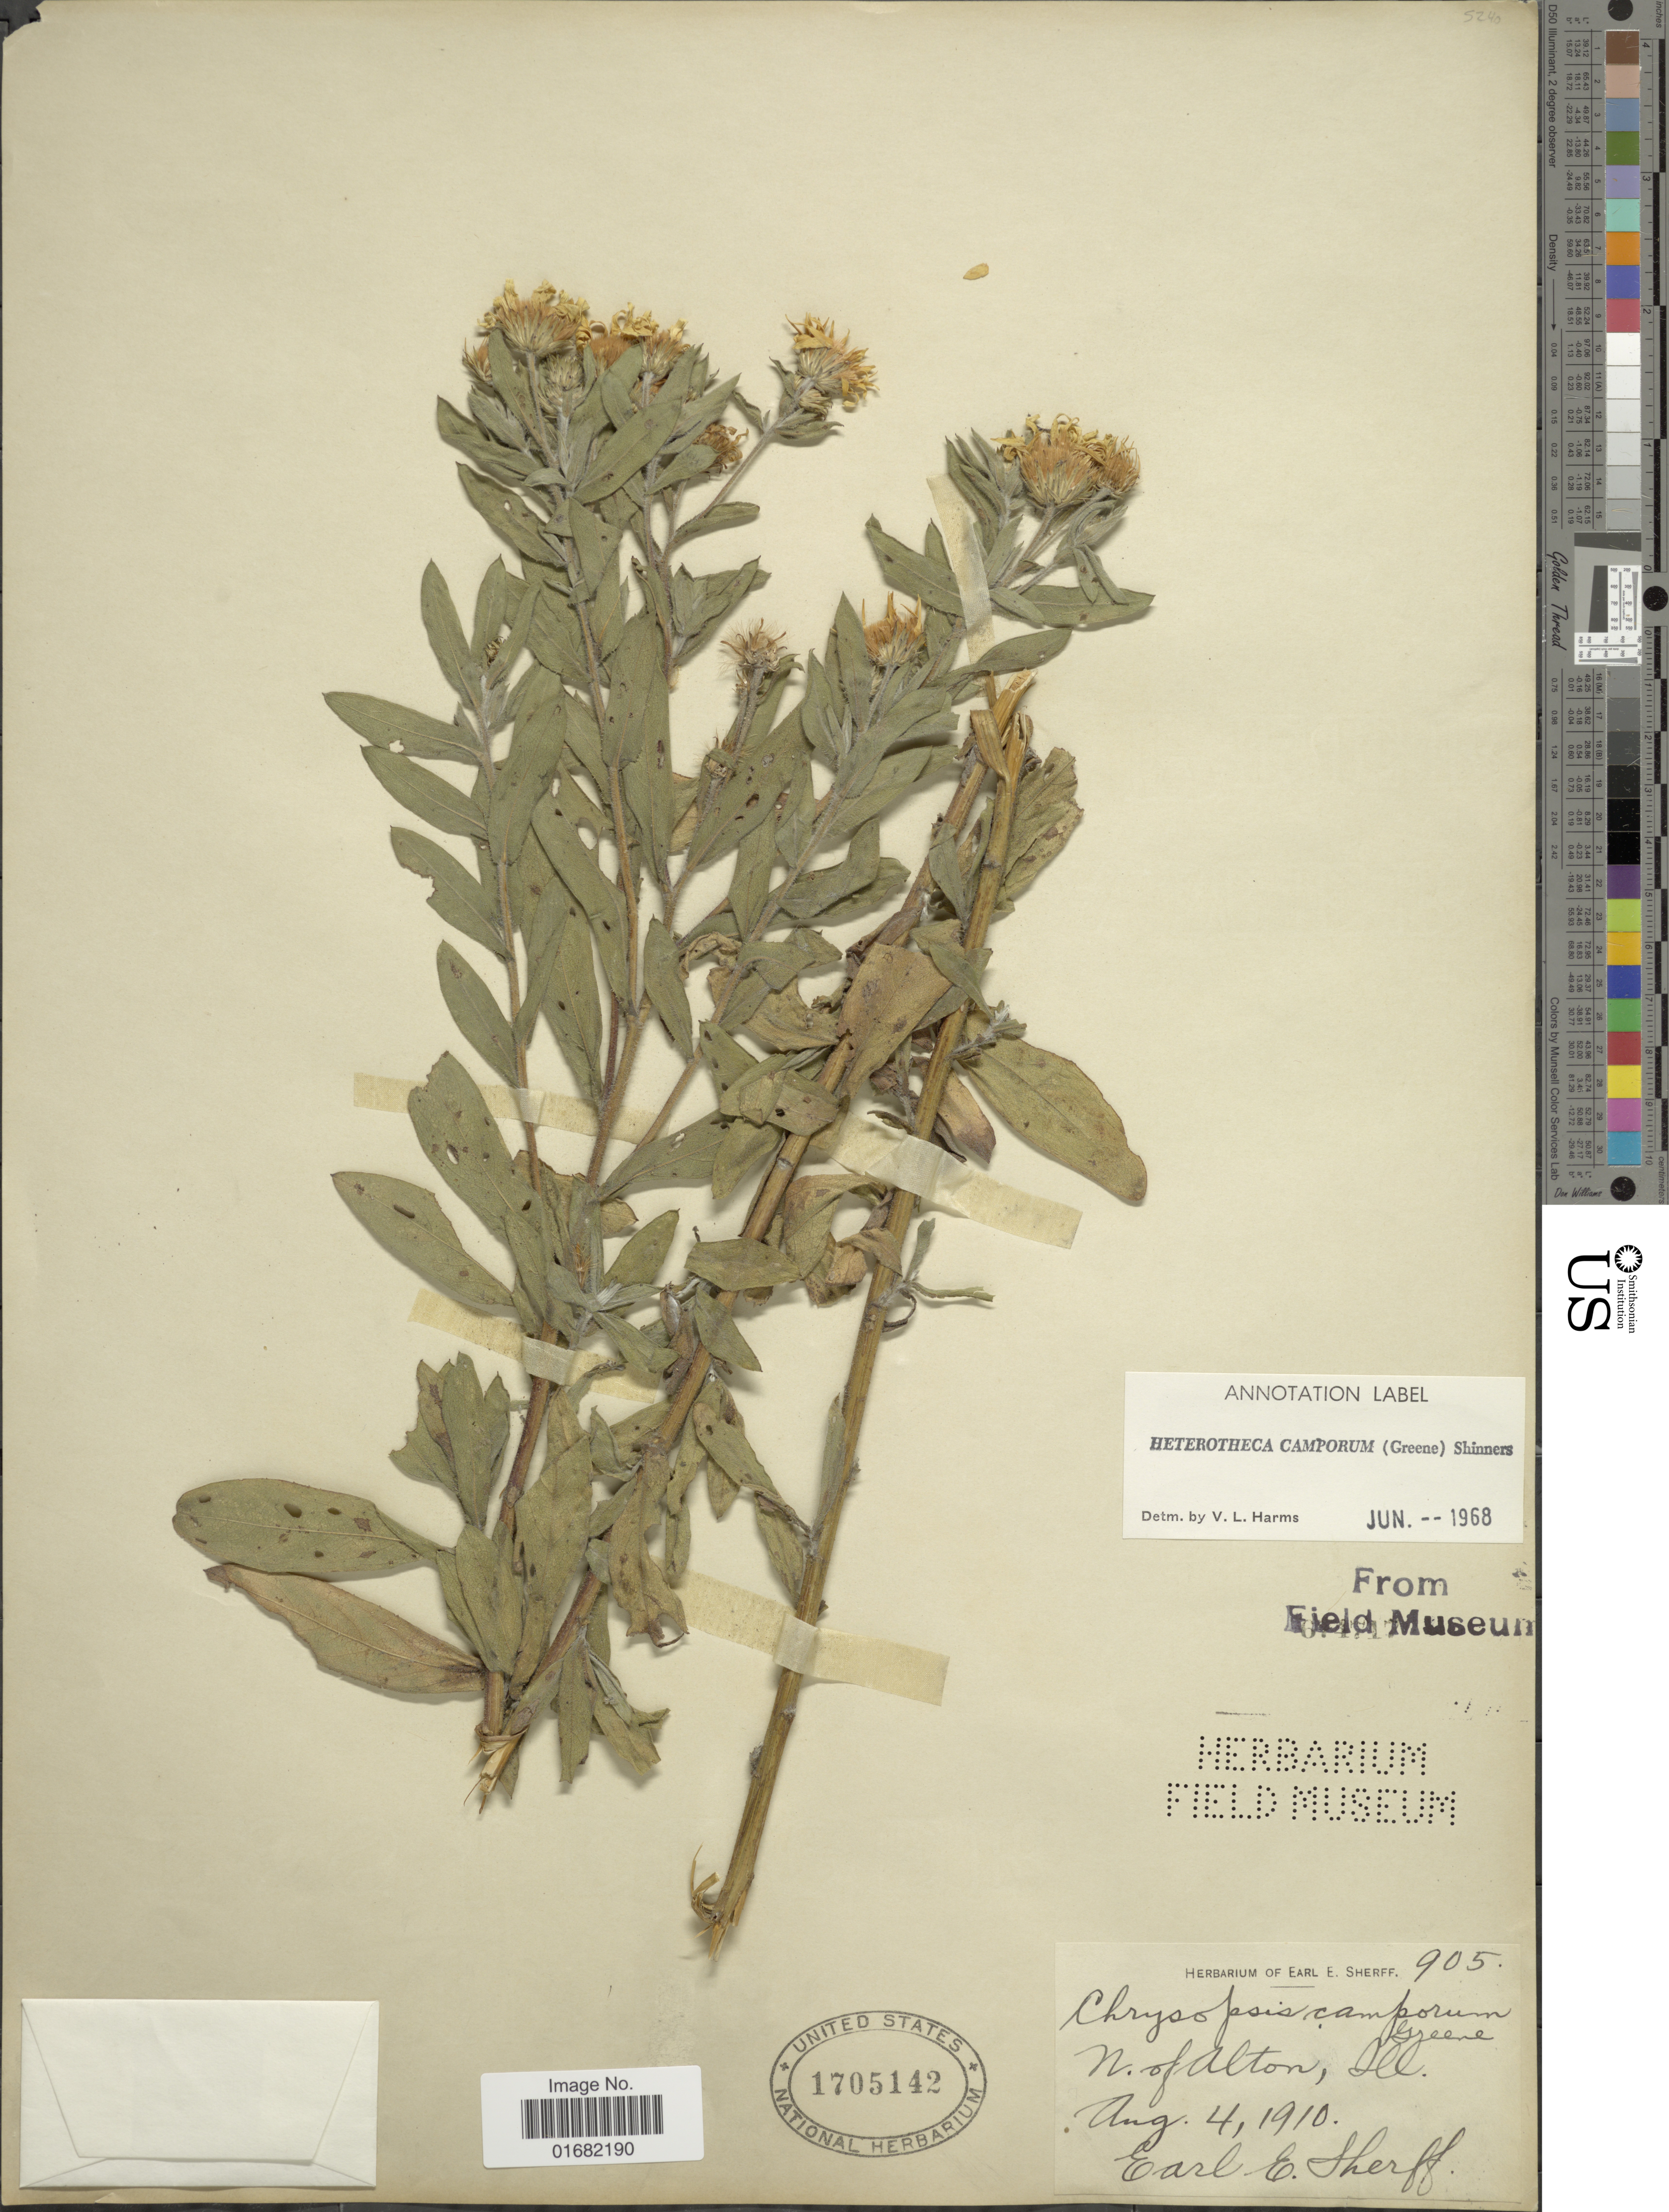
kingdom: Plantae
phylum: Tracheophyta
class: Magnoliopsida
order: Asterales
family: Asteraceae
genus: Heterotheca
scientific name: Heterotheca camporum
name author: (Greene) Shinners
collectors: E. E. Sherff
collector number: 905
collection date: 1910-08-04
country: United States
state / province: Illinois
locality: N. of Alton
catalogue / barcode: US 1705142